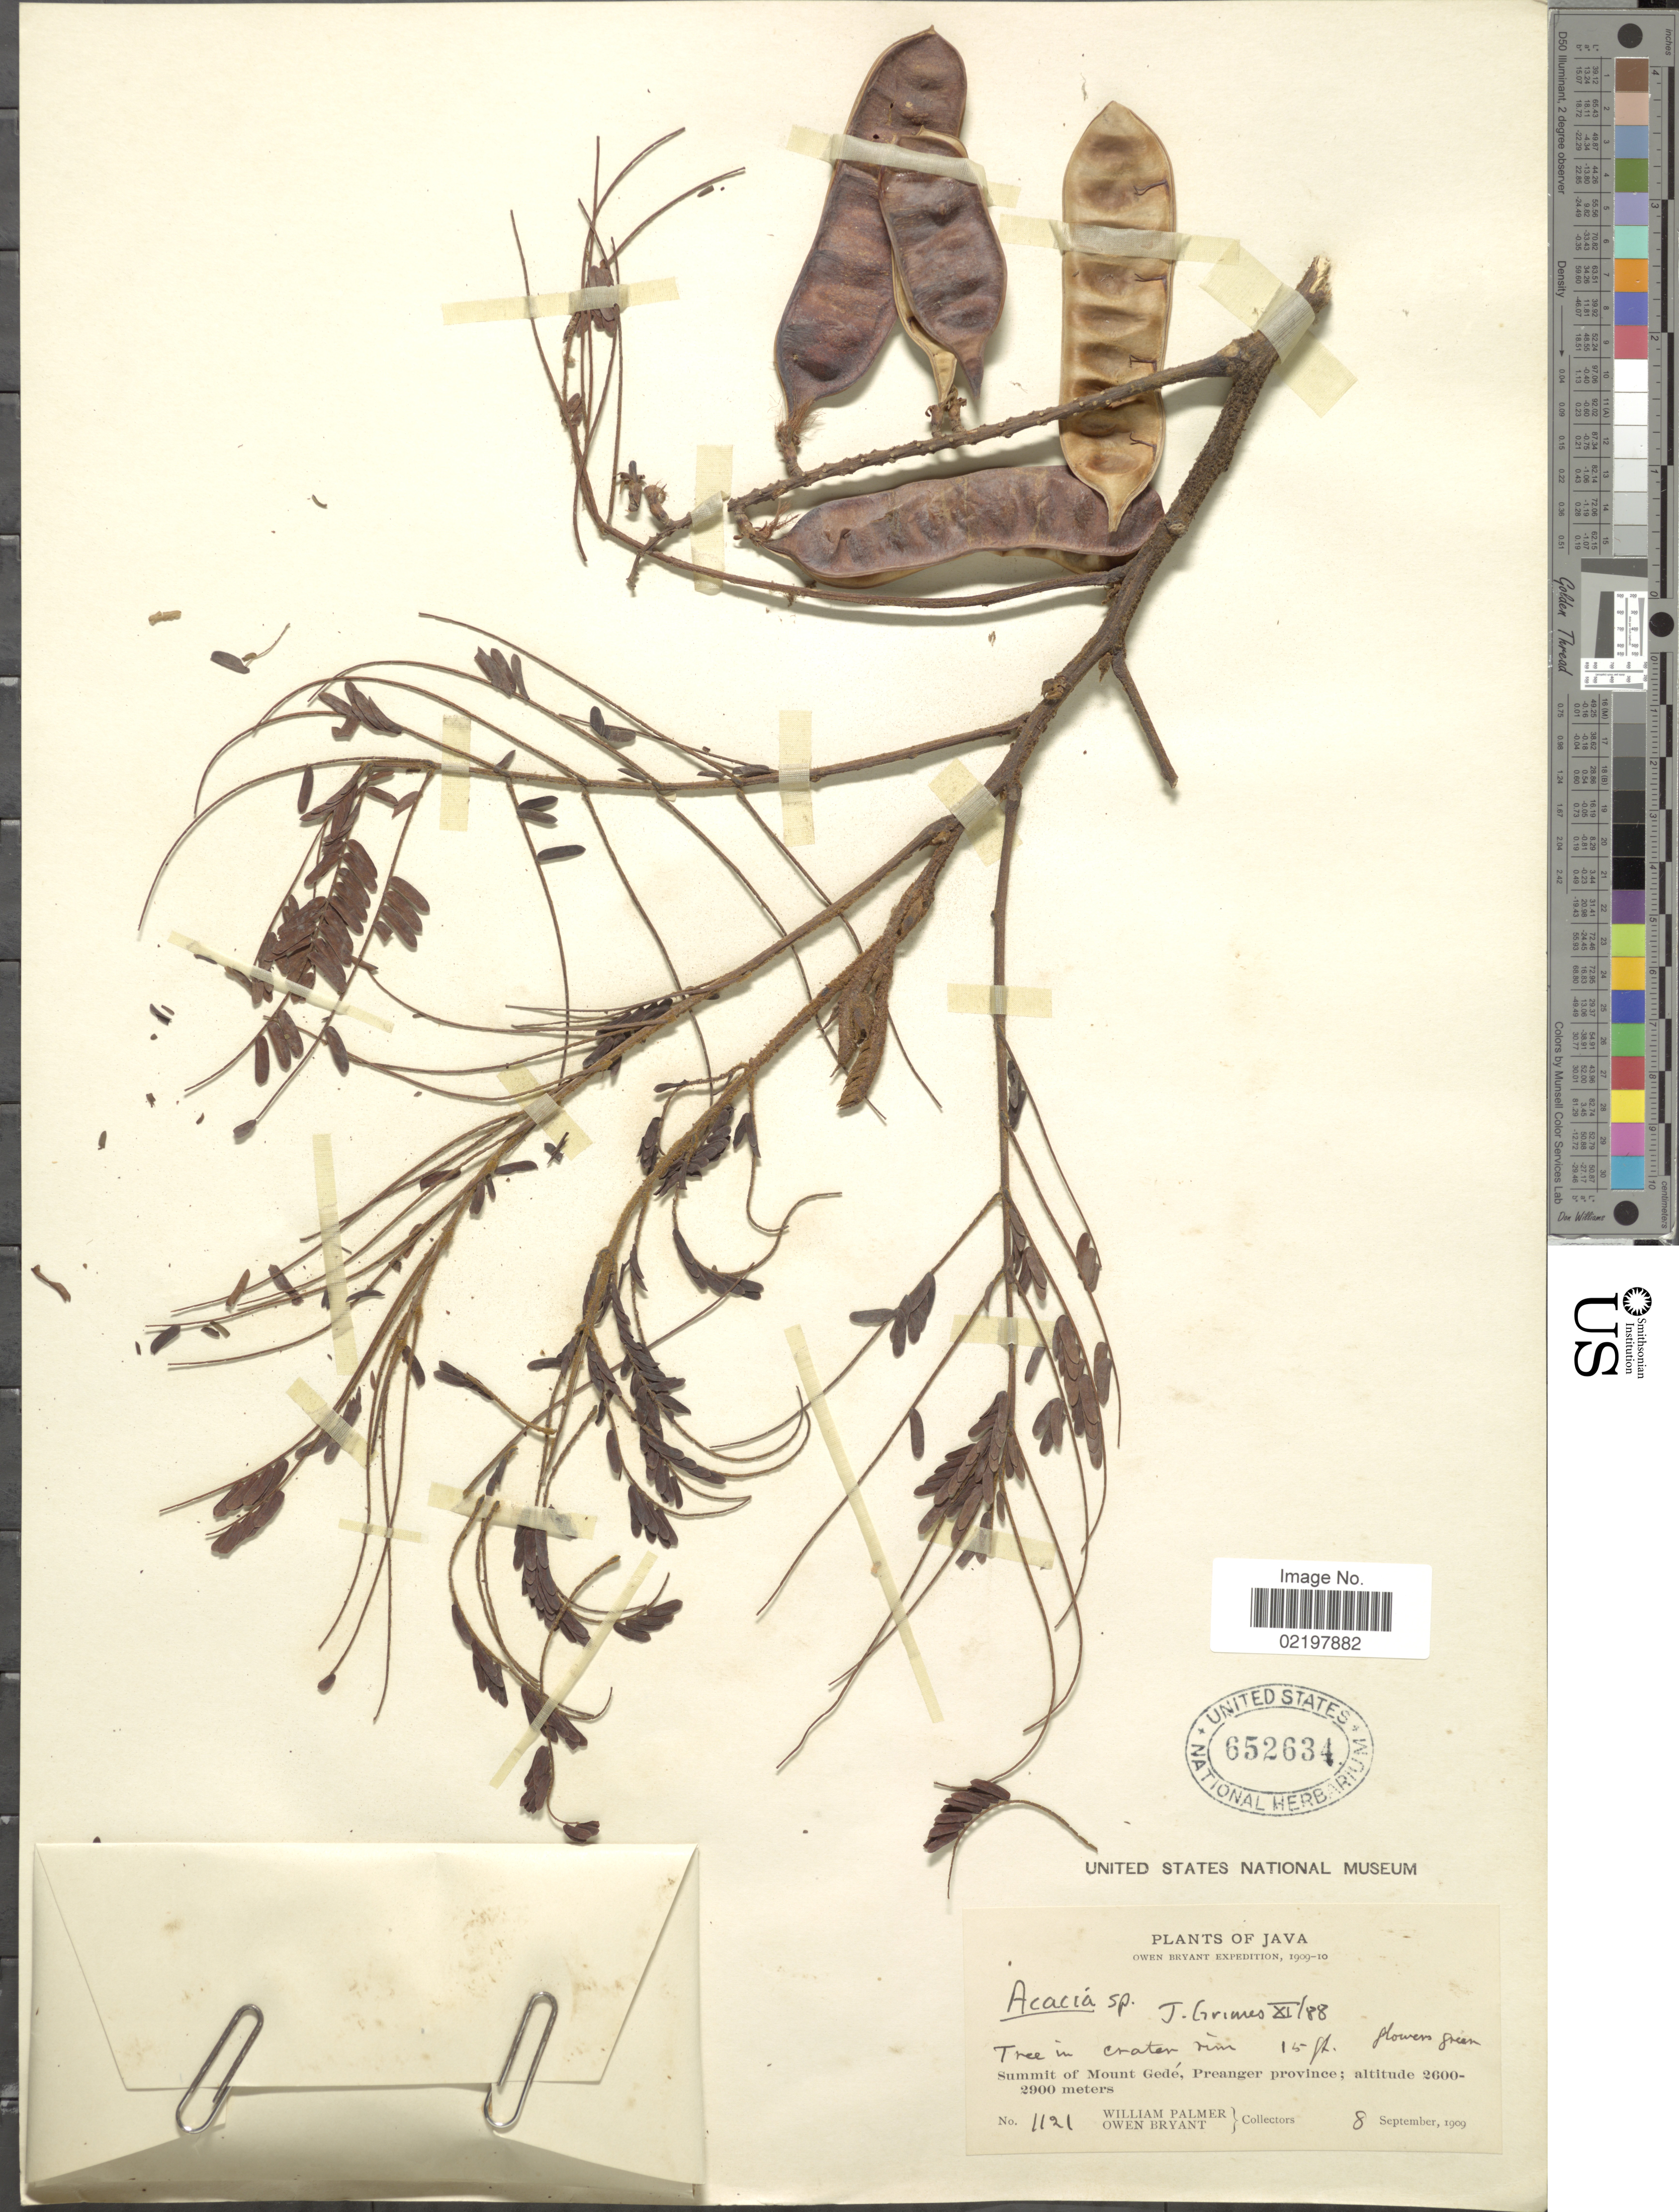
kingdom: Plantae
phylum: Tracheophyta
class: Magnoliopsida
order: Fabales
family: Fabaceae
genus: Acacia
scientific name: Acacia sp.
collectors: W. Palmer & O. Bryant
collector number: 1121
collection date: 1909-09-08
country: Indonesia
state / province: Java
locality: Summit of Mount Gede, Preanger Province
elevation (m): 2900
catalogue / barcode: US 652634